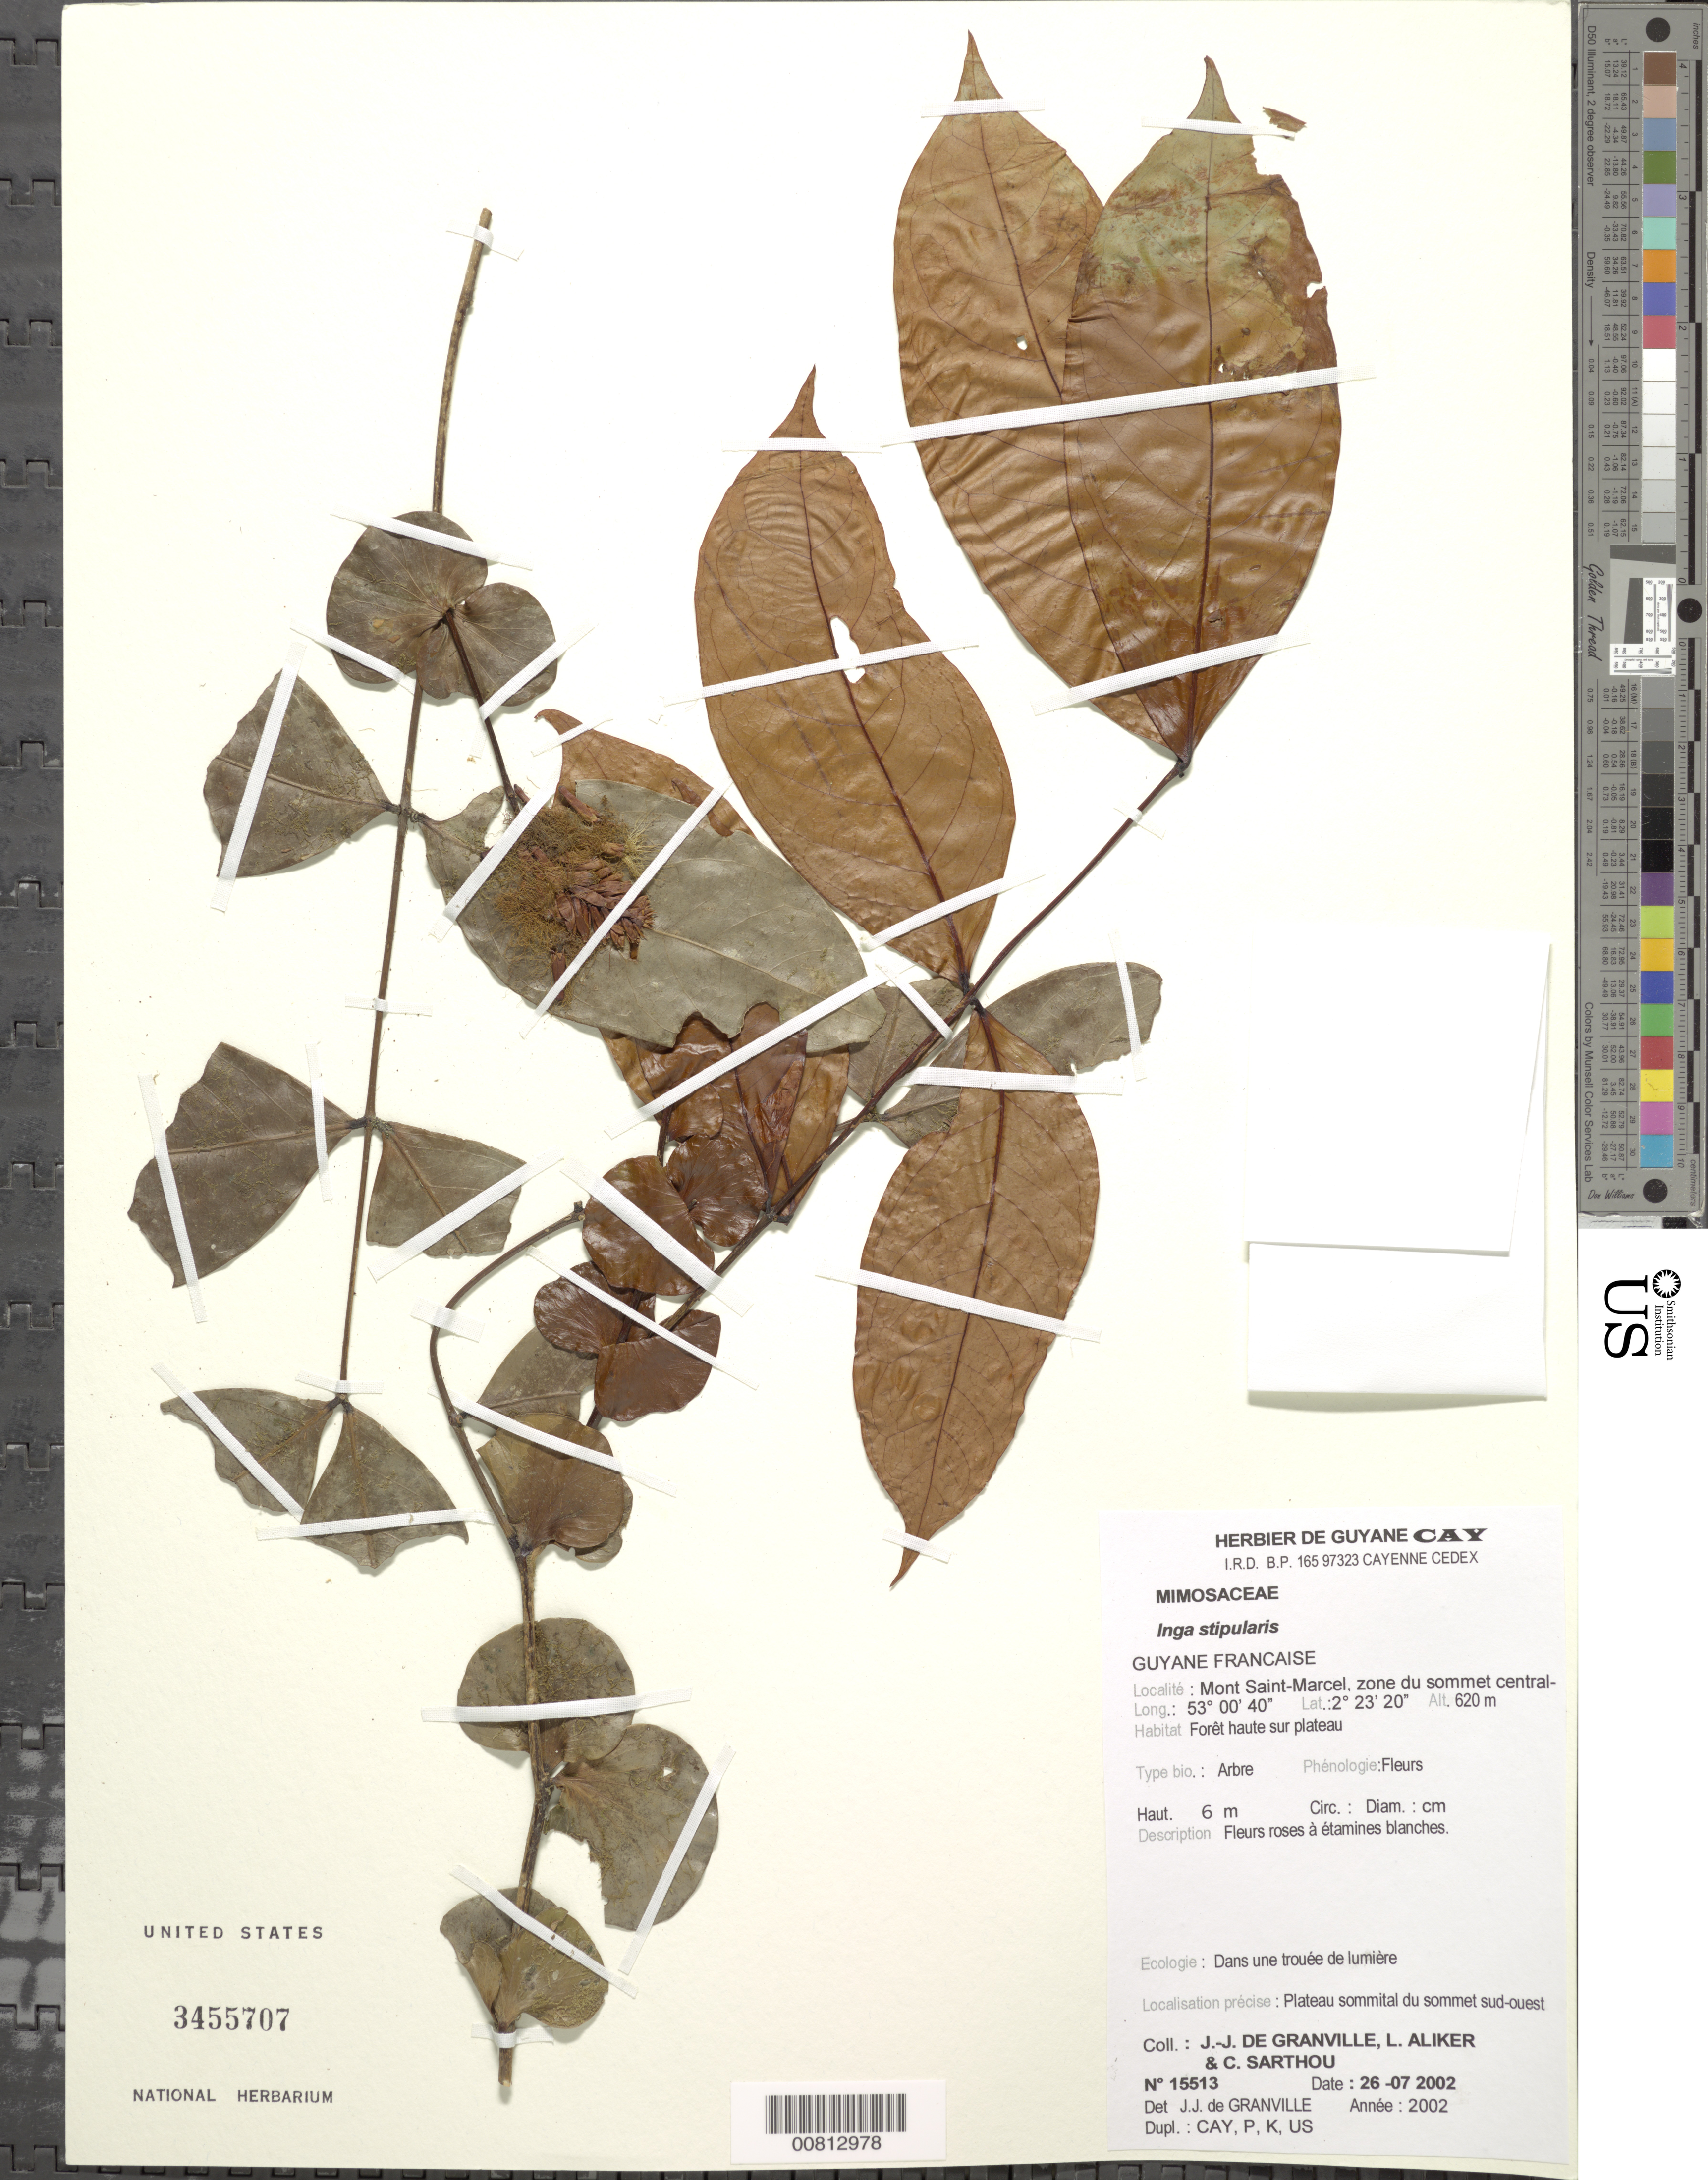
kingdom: Plantae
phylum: Tracheophyta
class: Magnoliopsida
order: Fabales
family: Fabaceae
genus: Inga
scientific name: Inga stipularis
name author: DC.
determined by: Granville, J. J. de, (CAY), Institut de Recherche pour le Developpement (IRD) (FRENCH GUIANA)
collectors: J.-J. de Granville, L. Aliker & C. Sarthou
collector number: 15513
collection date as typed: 26-Jul-02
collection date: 2002-07-26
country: French Guiana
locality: Mont Saint-Marcel, zone du sommet central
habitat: Forêt haute sur plateau; dans une trouee de lumiere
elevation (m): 620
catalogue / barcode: US 3455707